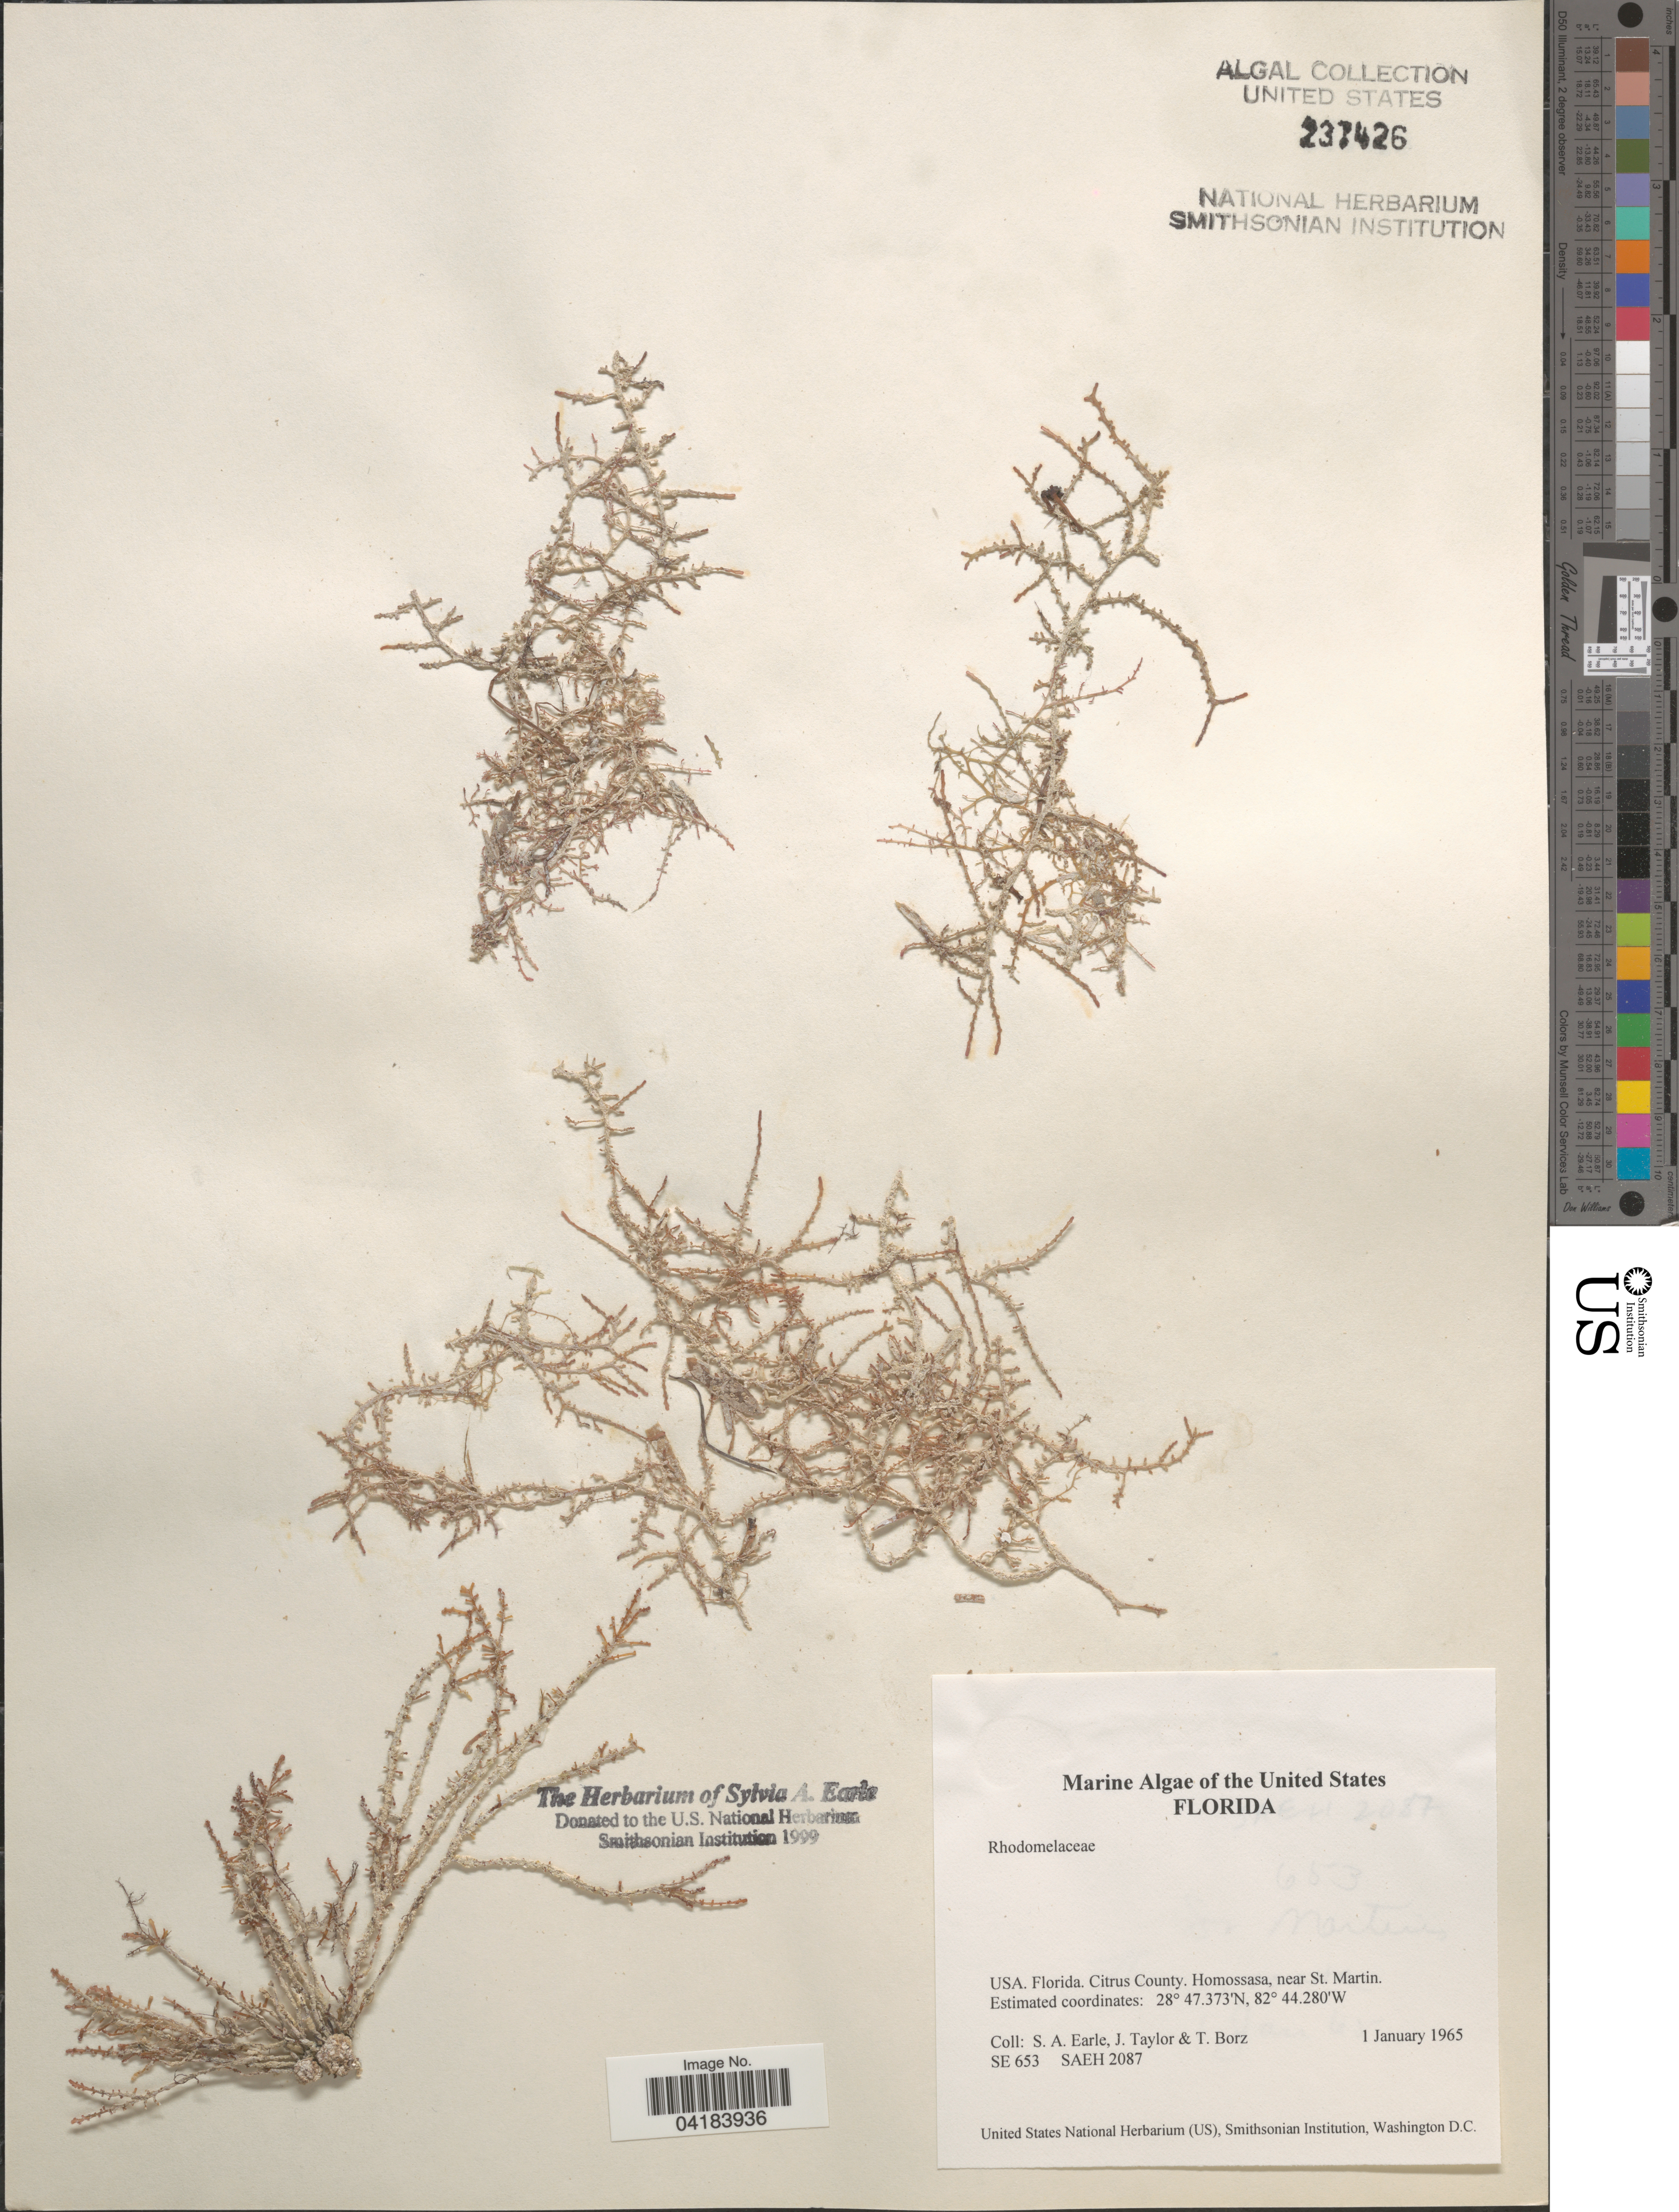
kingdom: Plantae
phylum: Rhodophyta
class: Florideophyceae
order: Ceramiales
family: Rhodomelaceae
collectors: S. A. Earle, J. Taylor & T. Borz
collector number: SE653/SAEH2087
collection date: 1965-01-01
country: United States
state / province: Florida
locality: Citrus County. Homossasa, near St. Martin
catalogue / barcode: US 237426